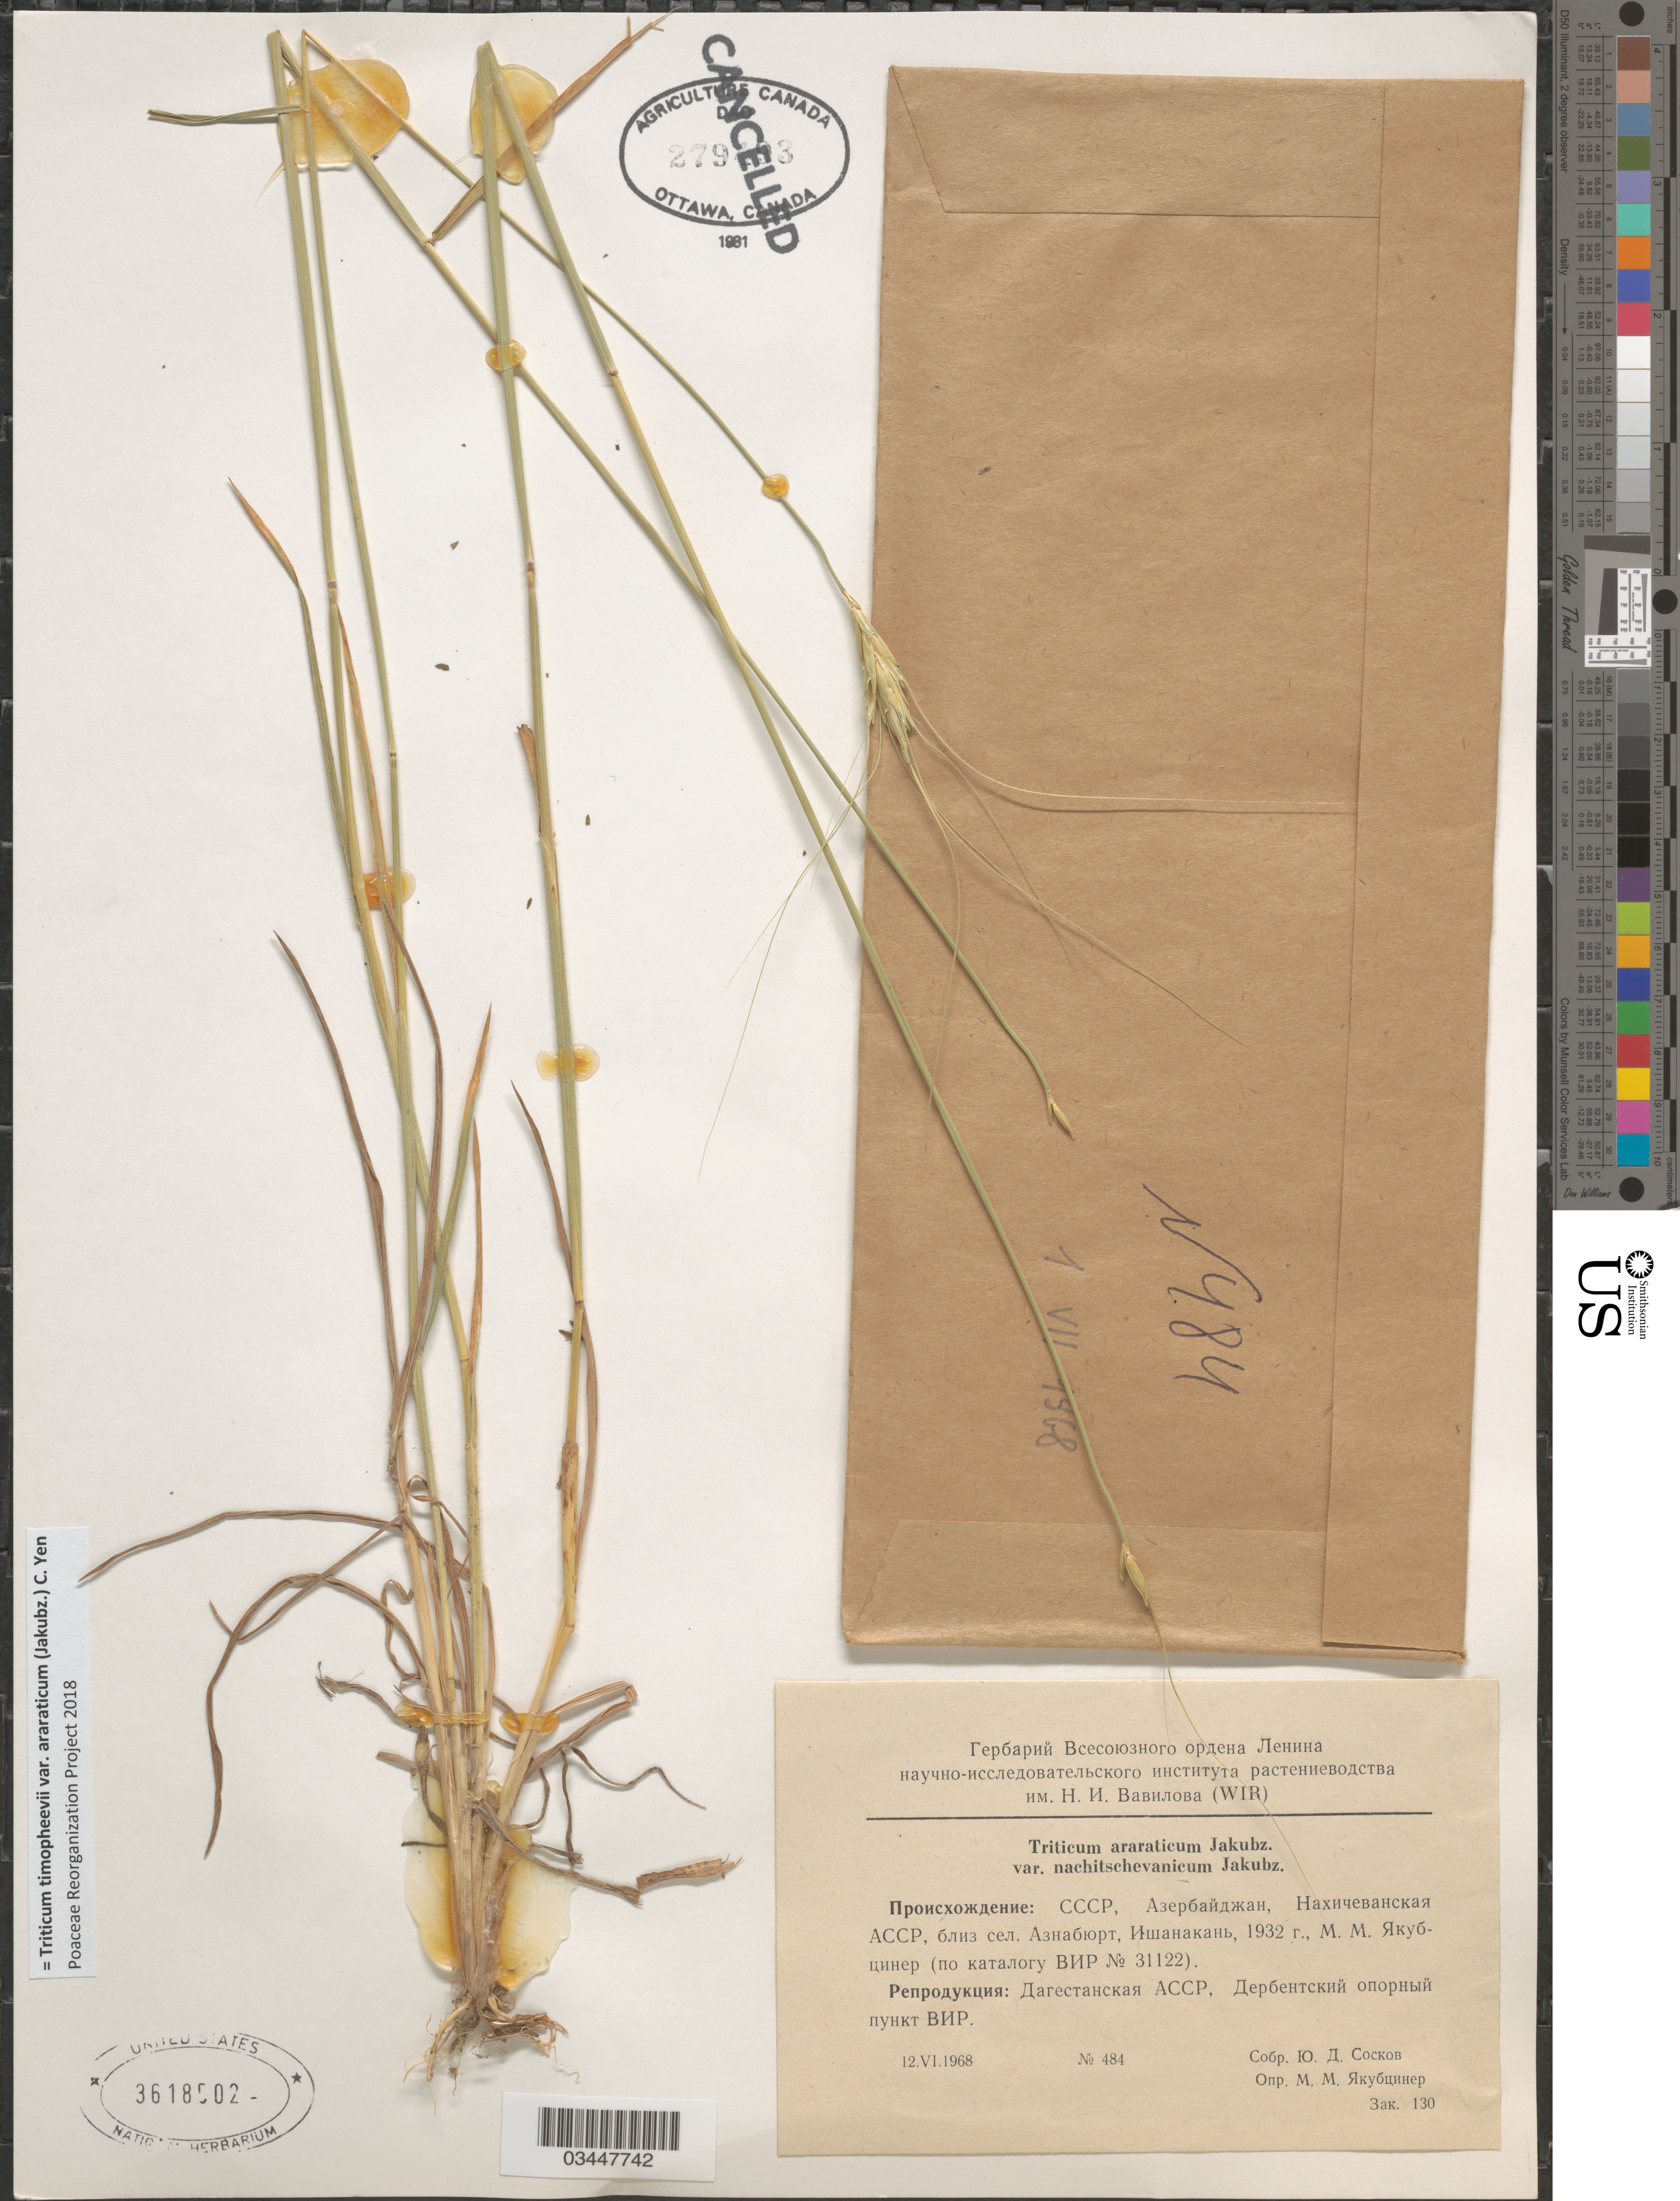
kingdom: Plantae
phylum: Tracheophyta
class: Liliopsida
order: Poales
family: Poaceae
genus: Triticum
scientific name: Triticum timopheevii subsp. araraticum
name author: (Jakubz.) C. Yen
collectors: U. Soskov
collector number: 484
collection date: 1968-06-12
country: Azerbaijan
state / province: Nakhchivan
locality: Near villages Aznabyurt and Ishanakan.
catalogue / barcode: US 3618502